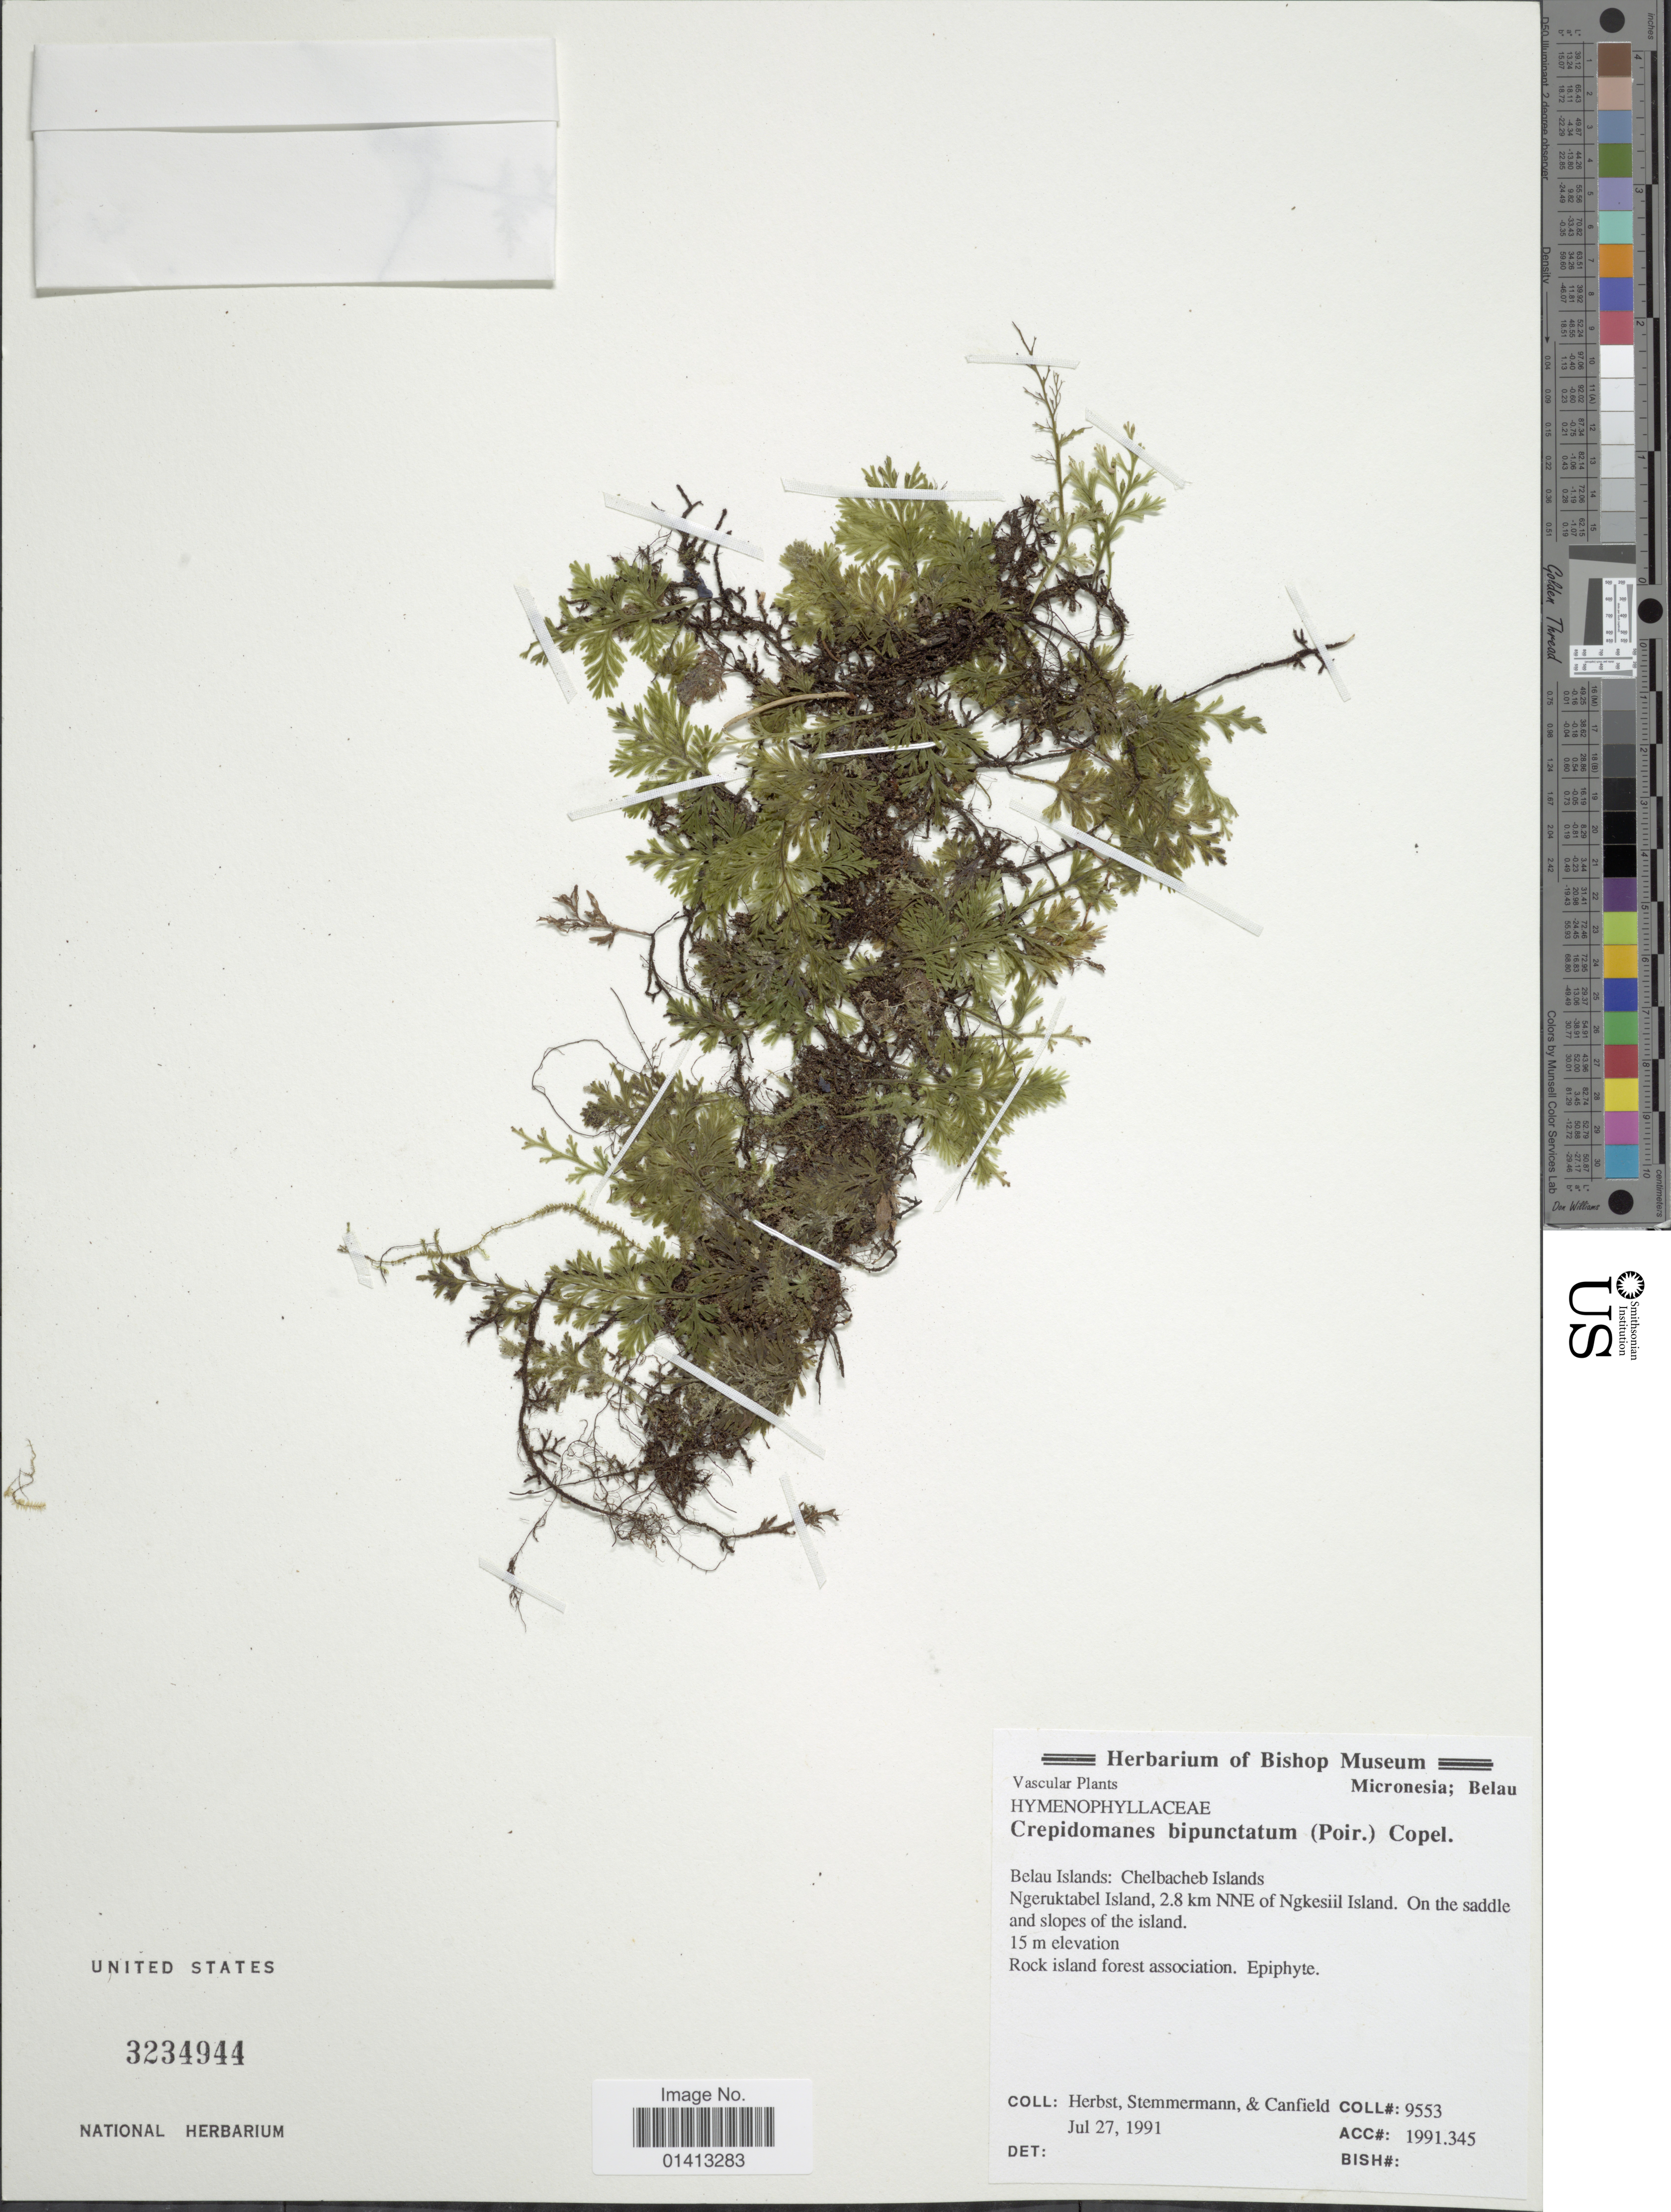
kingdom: Plantae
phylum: Tracheophyta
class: Polypodiopsida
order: Hymenophyllales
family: Hymenophyllaceae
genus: Crepidomanes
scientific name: Crepidomanes bilabiatum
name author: (Nees ex Blume) Copel.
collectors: -. Herbst, -. Stemmermann & -. Canfield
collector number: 9553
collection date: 1991-07-27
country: Palau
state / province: Koror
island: Ngeruktabel [Urukthapel]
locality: Belau Islands: Chelbacheb Islands Ngeruktabel Island, 2.8 km NNE of Ngkesiil Island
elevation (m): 15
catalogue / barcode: US 3234944